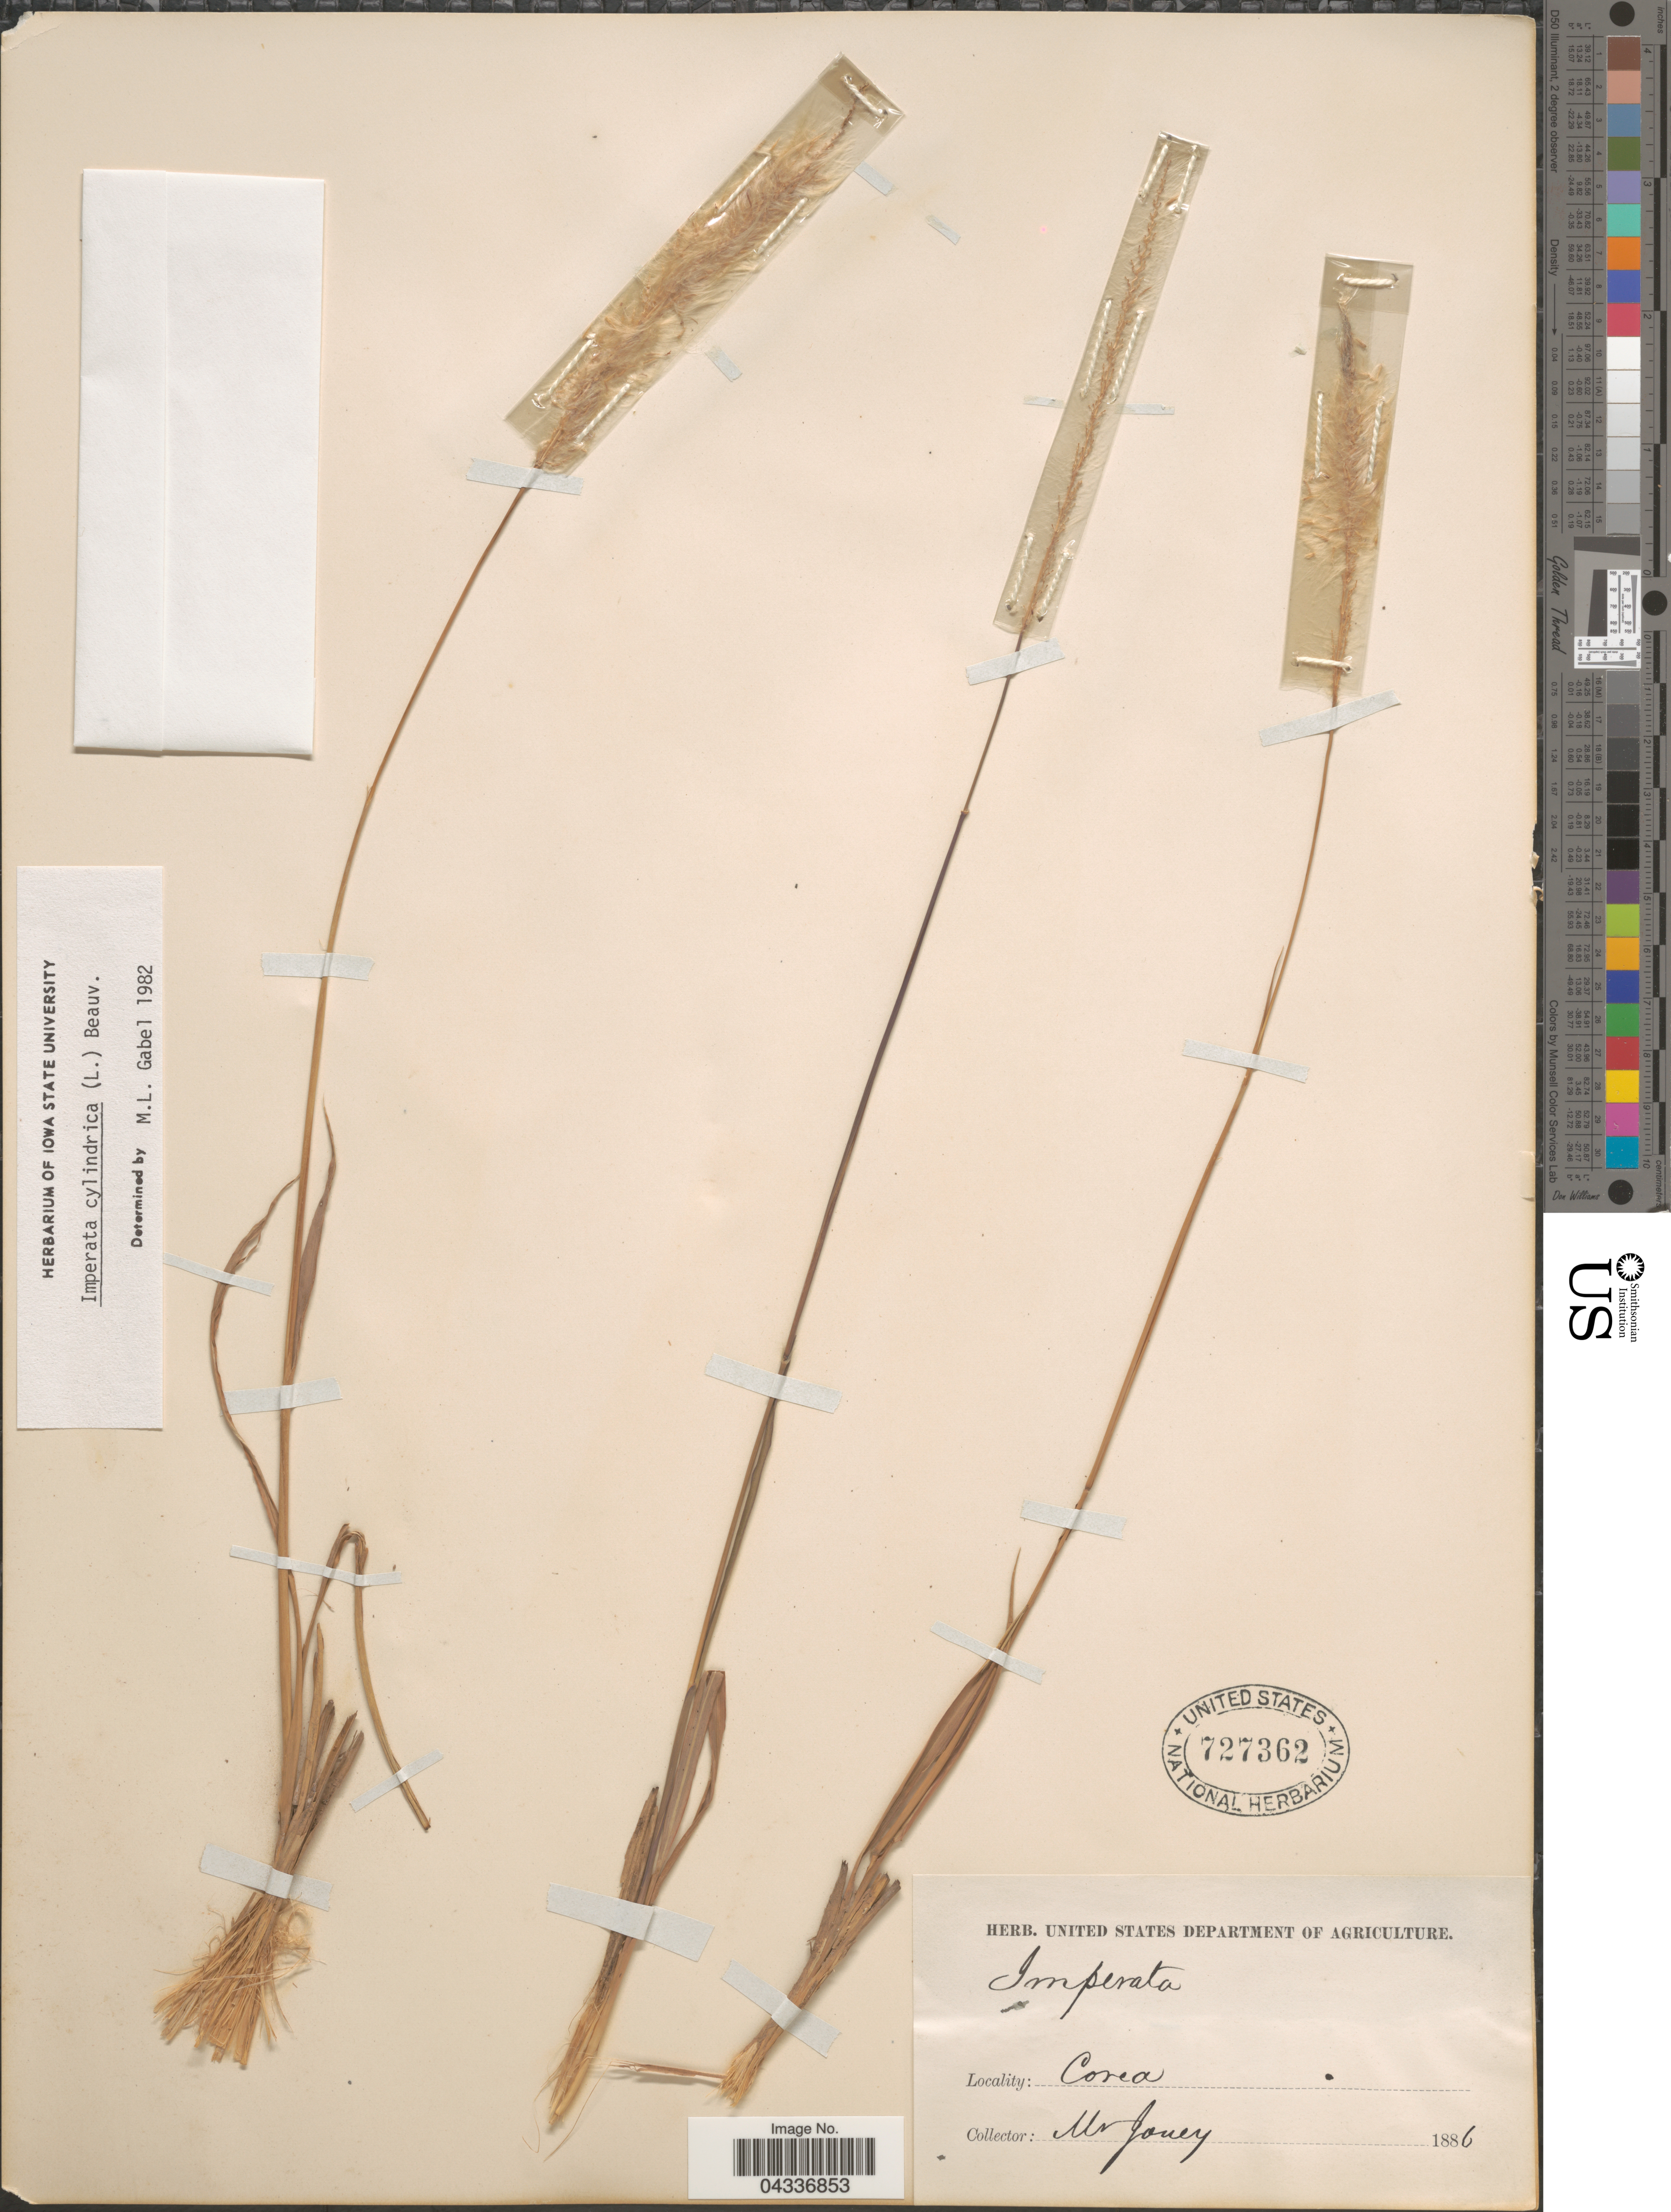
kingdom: Plantae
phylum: Tracheophyta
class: Liliopsida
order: Poales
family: Poaceae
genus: Imperata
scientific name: Imperata cylindrica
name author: (L.) P. Beauv.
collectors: Mr. Joney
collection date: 1886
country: North Korea / South Korea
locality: Corea.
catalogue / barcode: US 727362